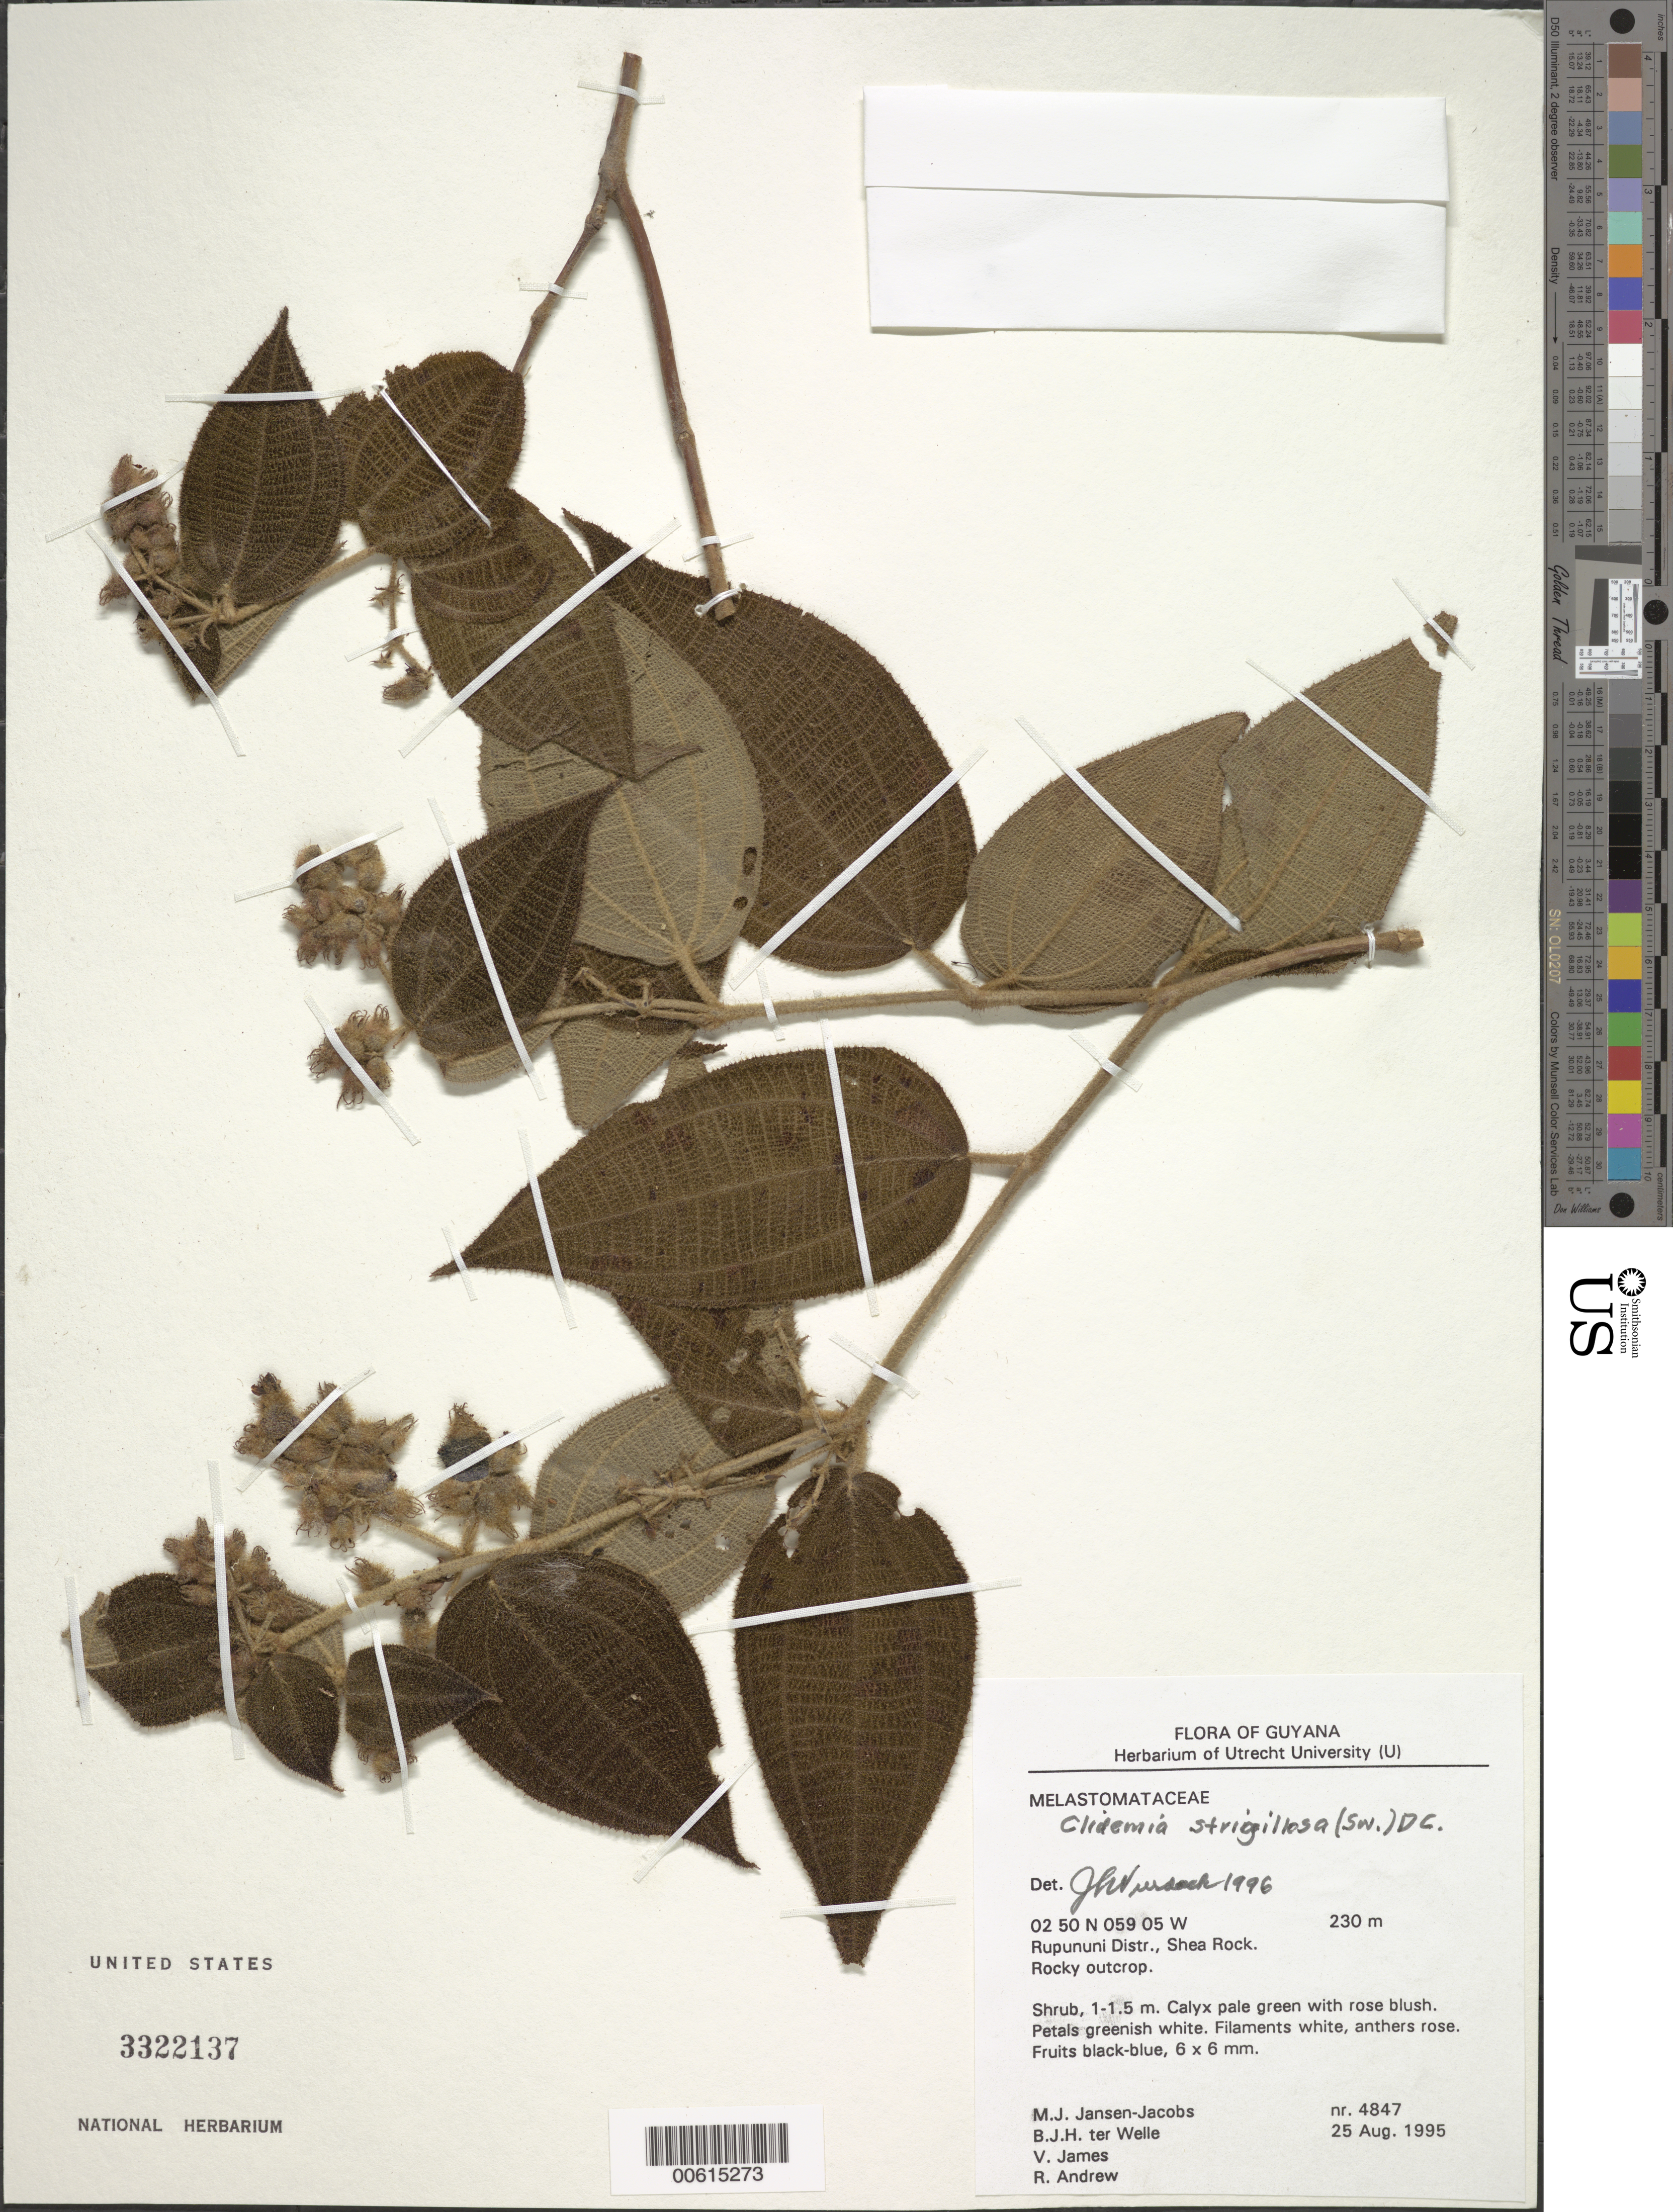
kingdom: Plantae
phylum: Tracheophyta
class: Magnoliopsida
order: Myrtales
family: Melastomataceae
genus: Clidemia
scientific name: Clidemia strigillosa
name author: (Sw.) DC.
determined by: Wurdack, John J., (US), US (UNITED STATES)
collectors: M. J. Jansen-Jacobs, B. Welle, V. James & R. Andrew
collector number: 4847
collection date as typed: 25-Aug-95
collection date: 1995-08-25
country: Guyana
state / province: U. Takutu-U. Essequibo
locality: Shea Rock, Rupununi Dist.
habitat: Rocky outcrop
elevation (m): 230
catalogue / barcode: US 3322137